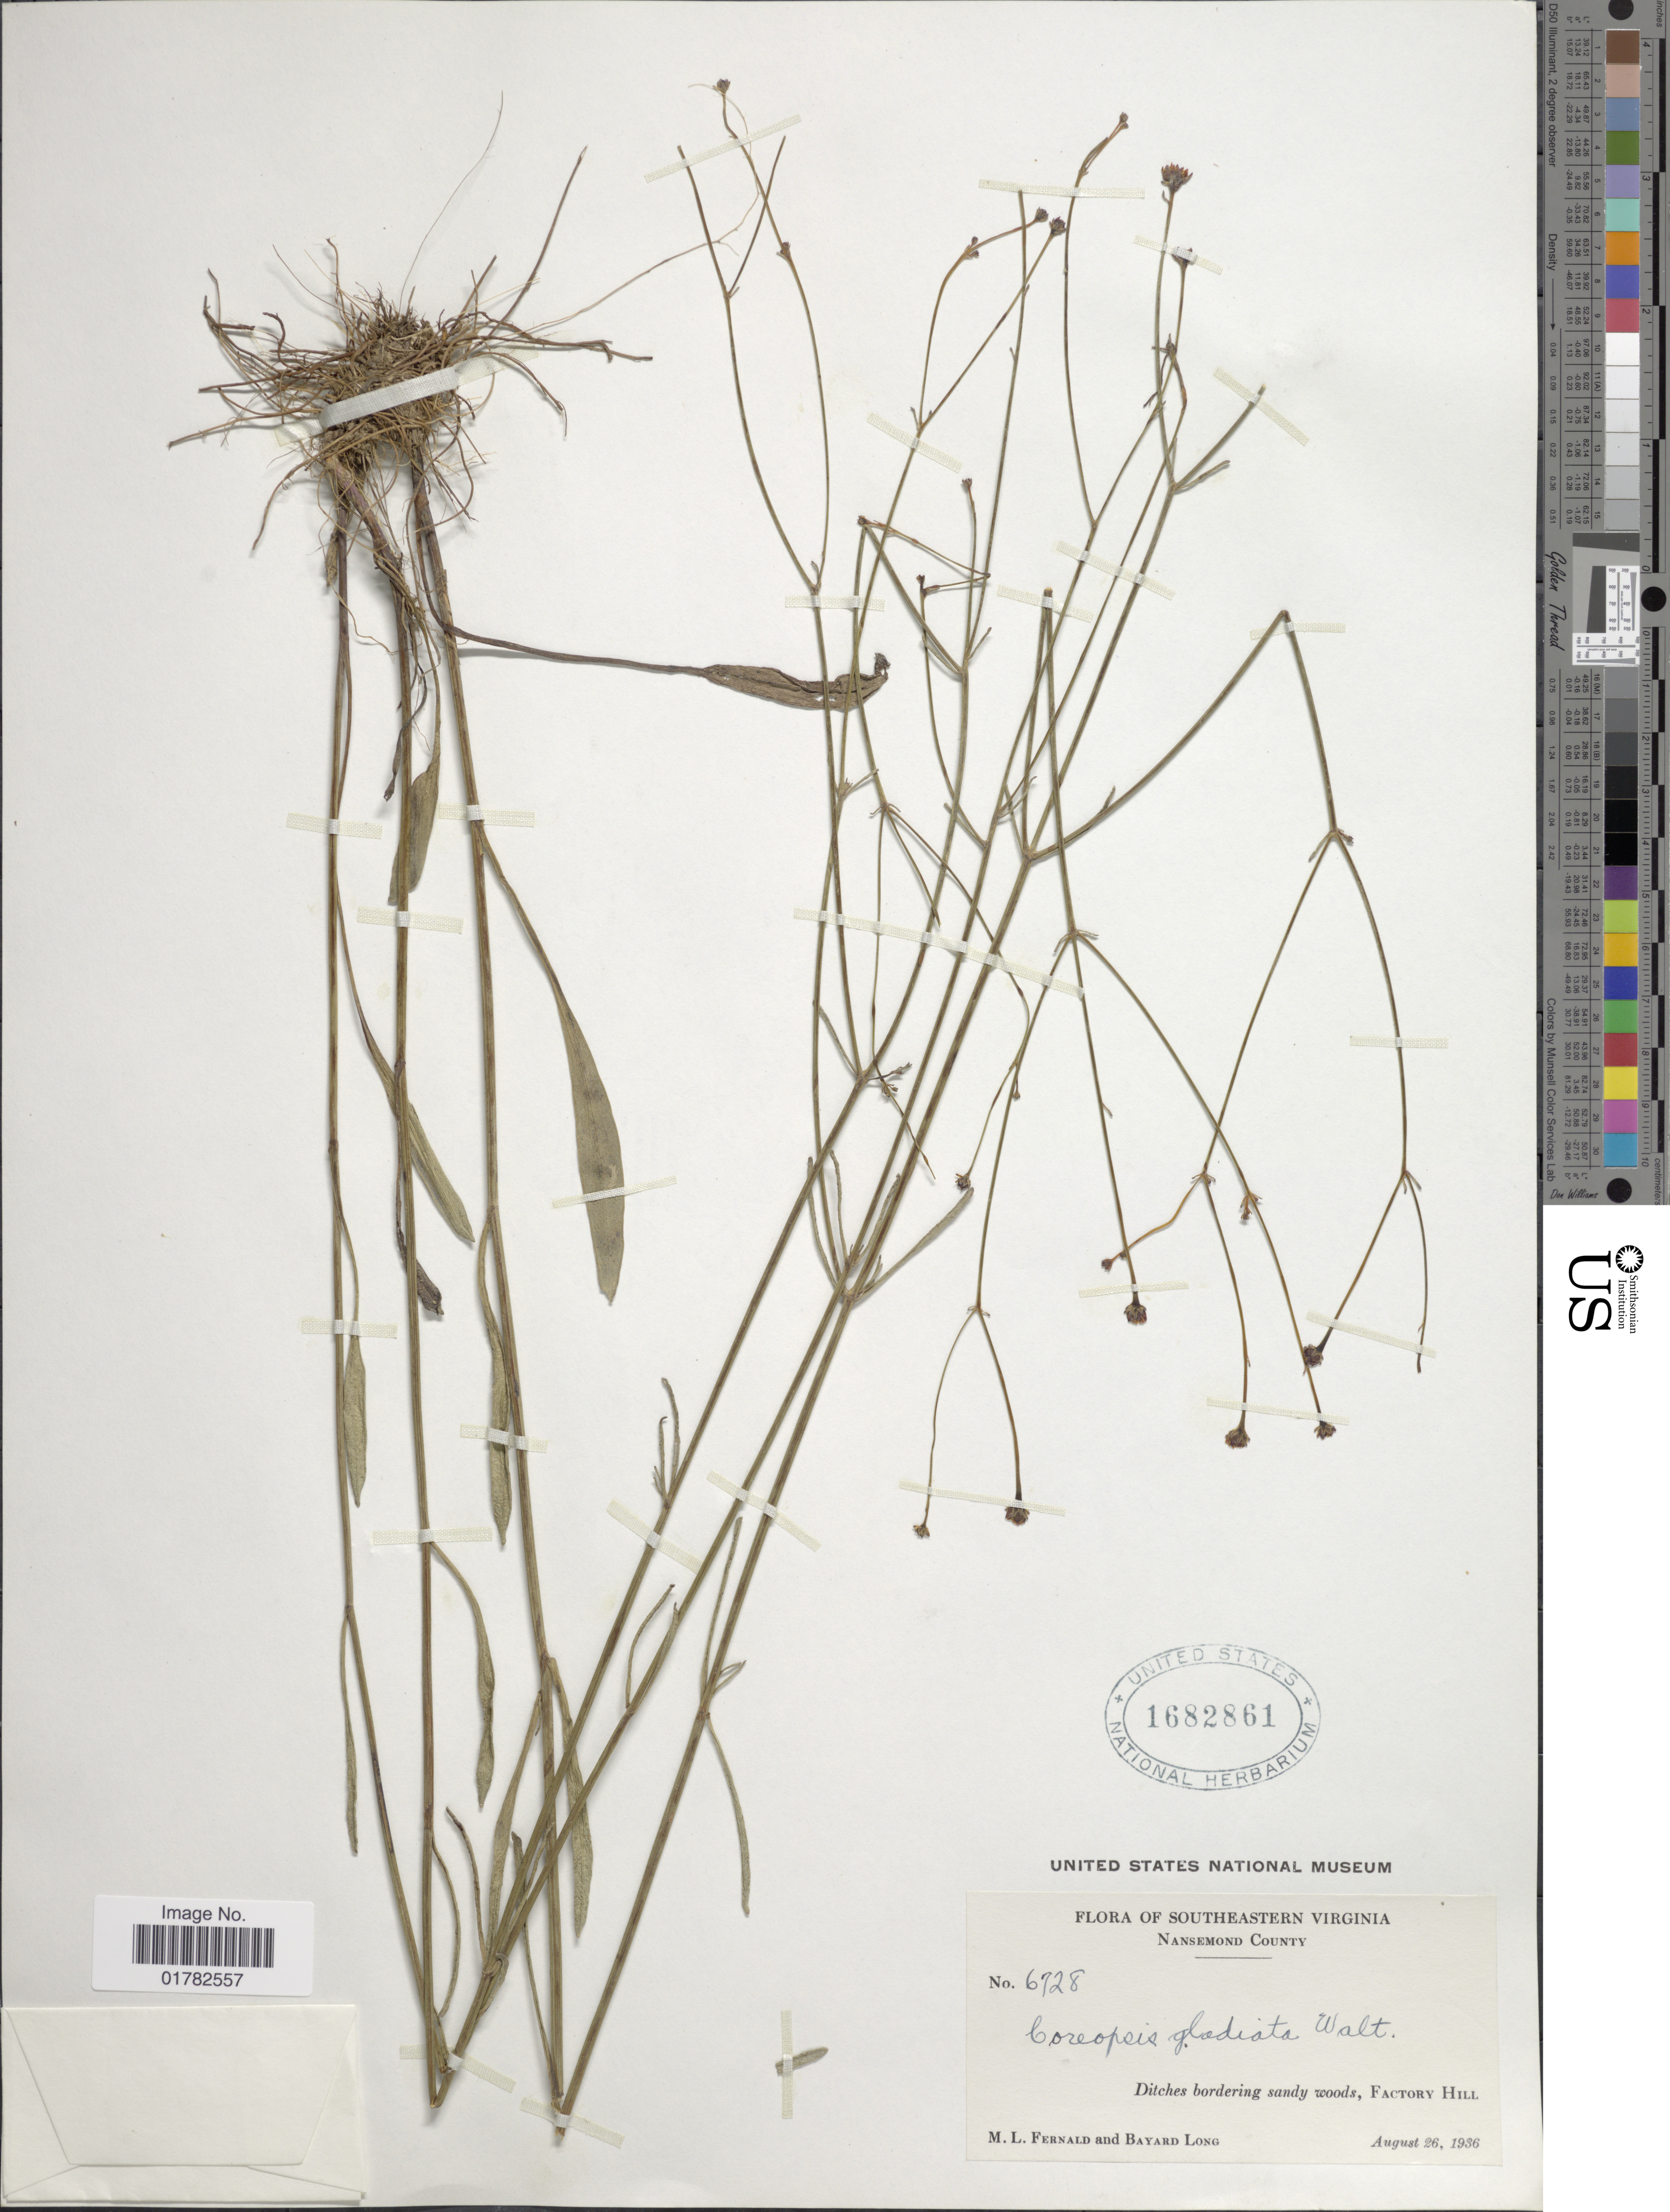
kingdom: Plantae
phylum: Tracheophyta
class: Magnoliopsida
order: Asterales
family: Asteraceae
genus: Coreopsis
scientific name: Coreopsis gladiata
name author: Walter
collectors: M. L. Fernald & B. Long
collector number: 6728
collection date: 1936-08-26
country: United States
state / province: Virginia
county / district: City of Suffolk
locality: Southeastern Virginia, Nansemond County, ditches bordering sandy woods, Factory Hill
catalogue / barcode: US 1682861